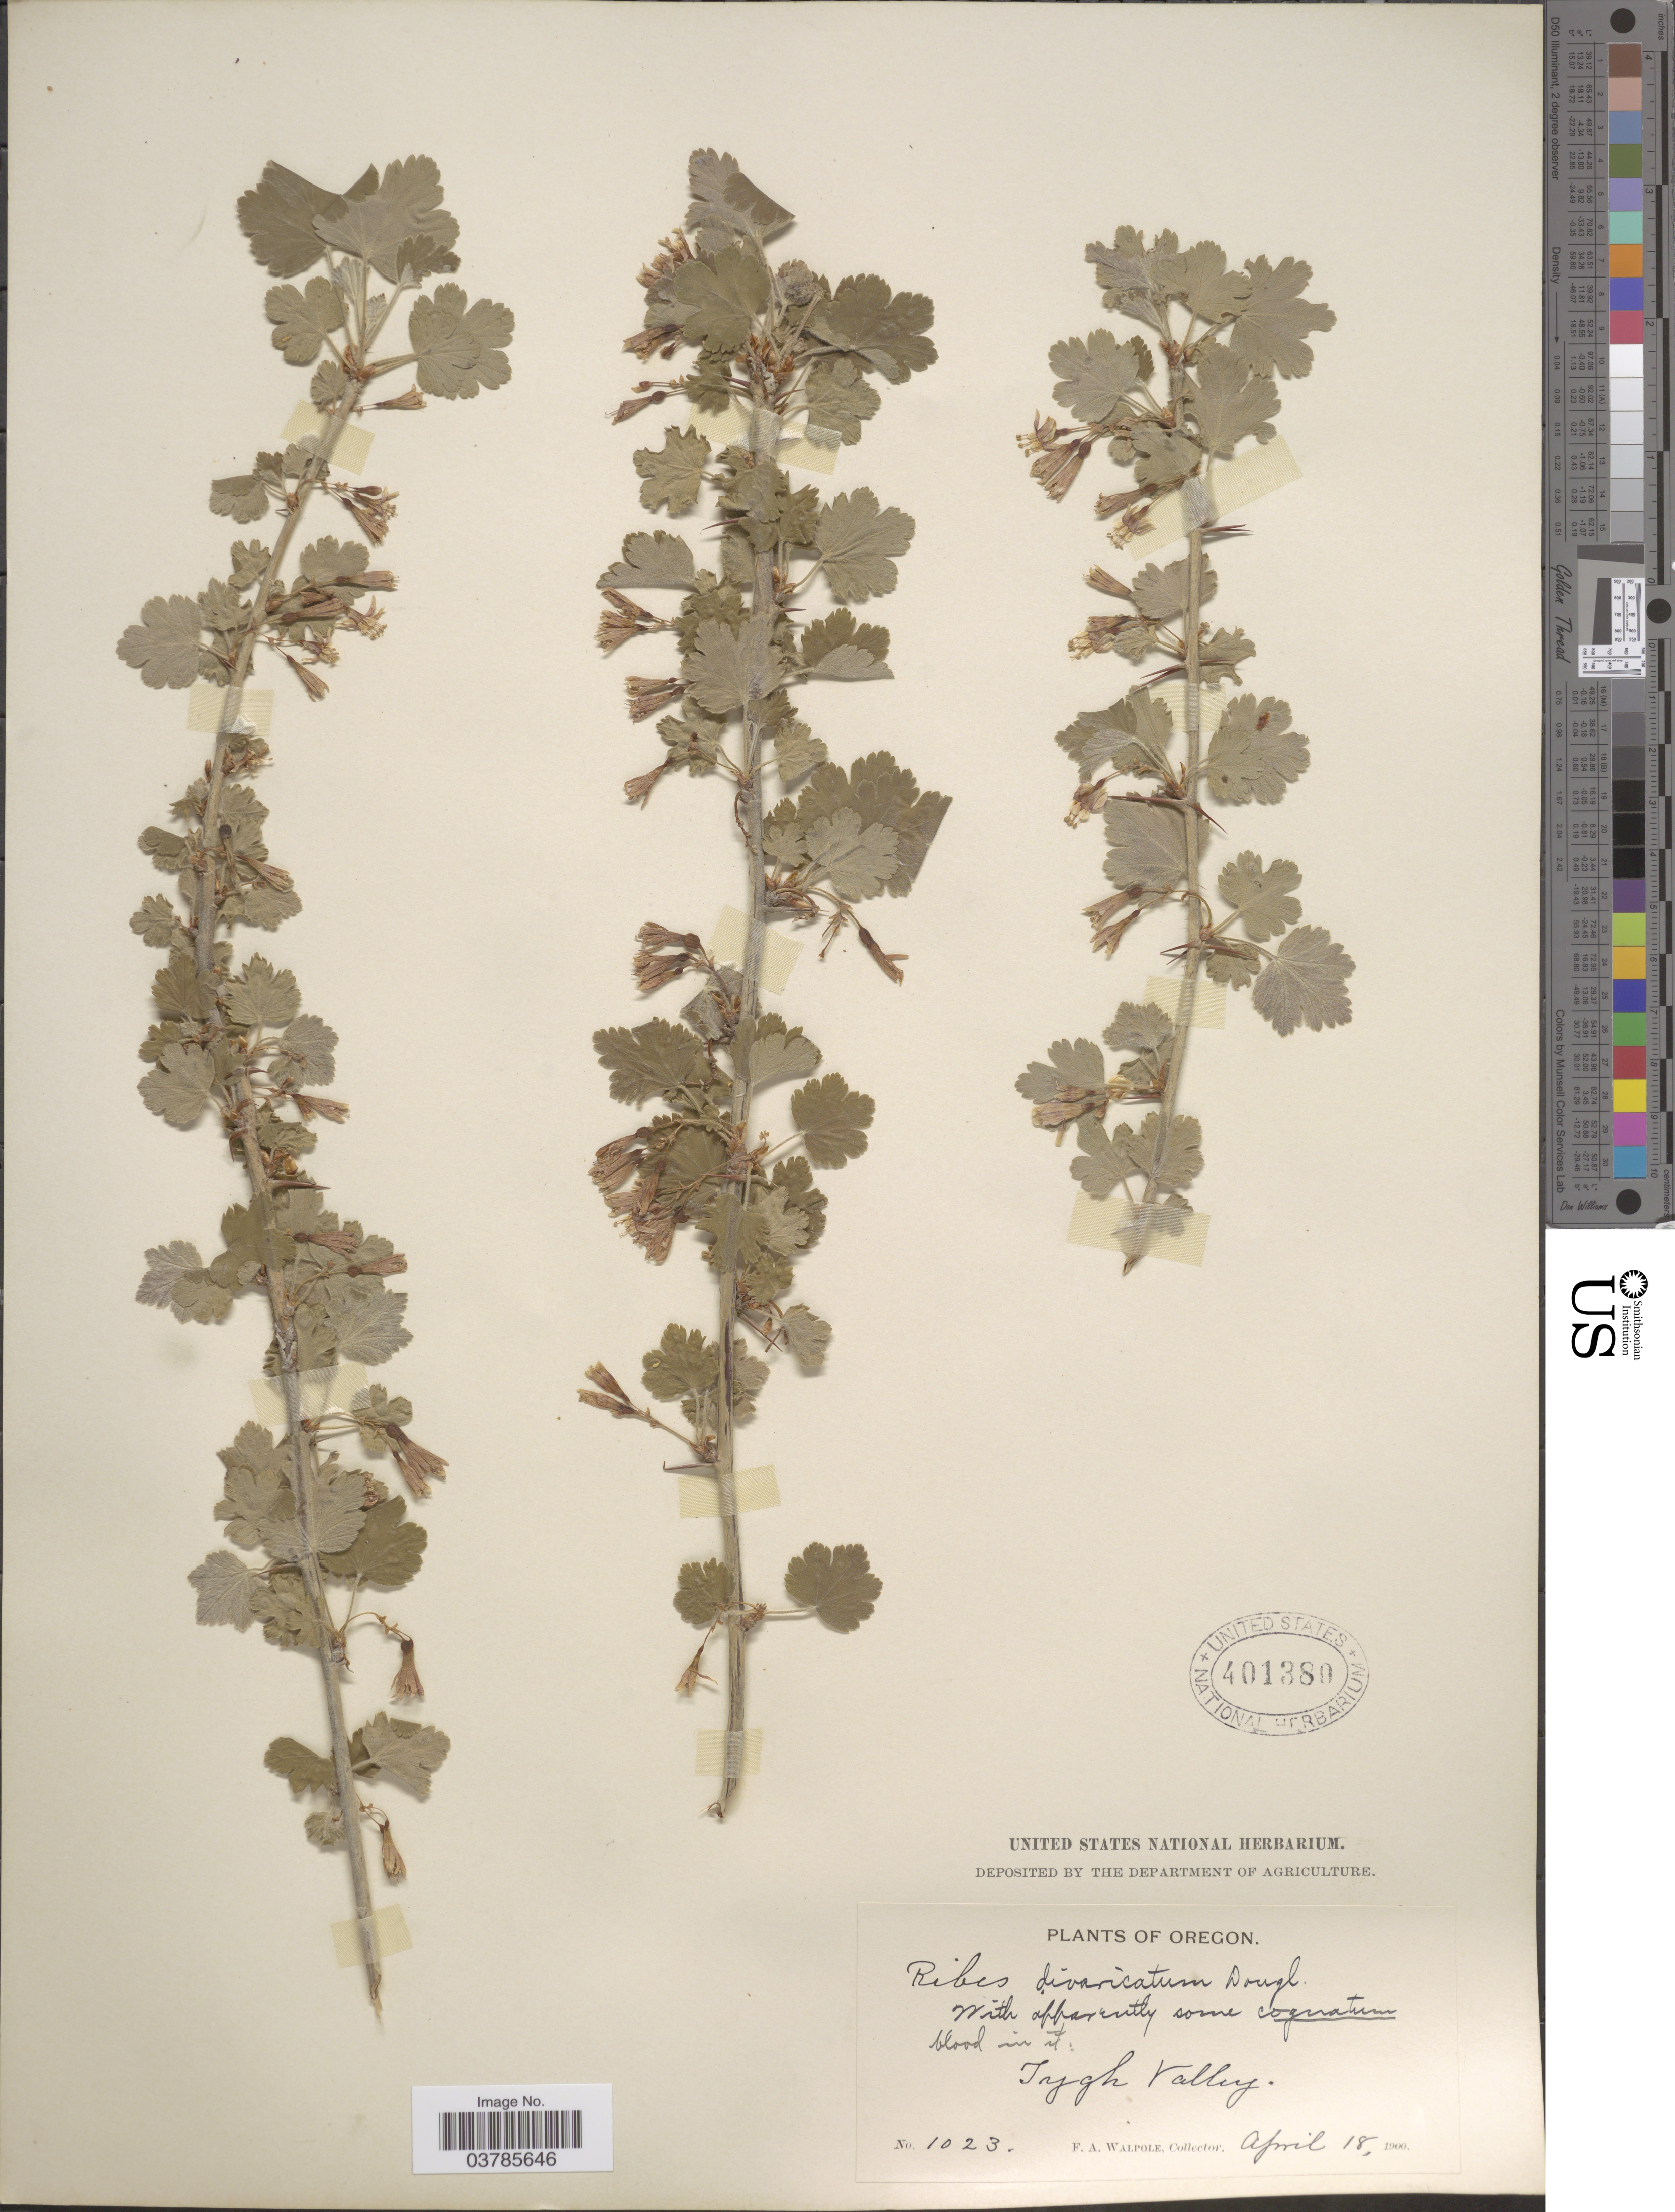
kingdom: Plantae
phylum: Tracheophyta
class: Magnoliopsida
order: Saxifragales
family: Grossulariaceae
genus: Ribes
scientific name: Ribes divaricatum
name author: Douglas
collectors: F. Walpole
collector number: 1023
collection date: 1900-04-18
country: United States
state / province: Oregon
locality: Tygh Valley.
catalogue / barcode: US 401380